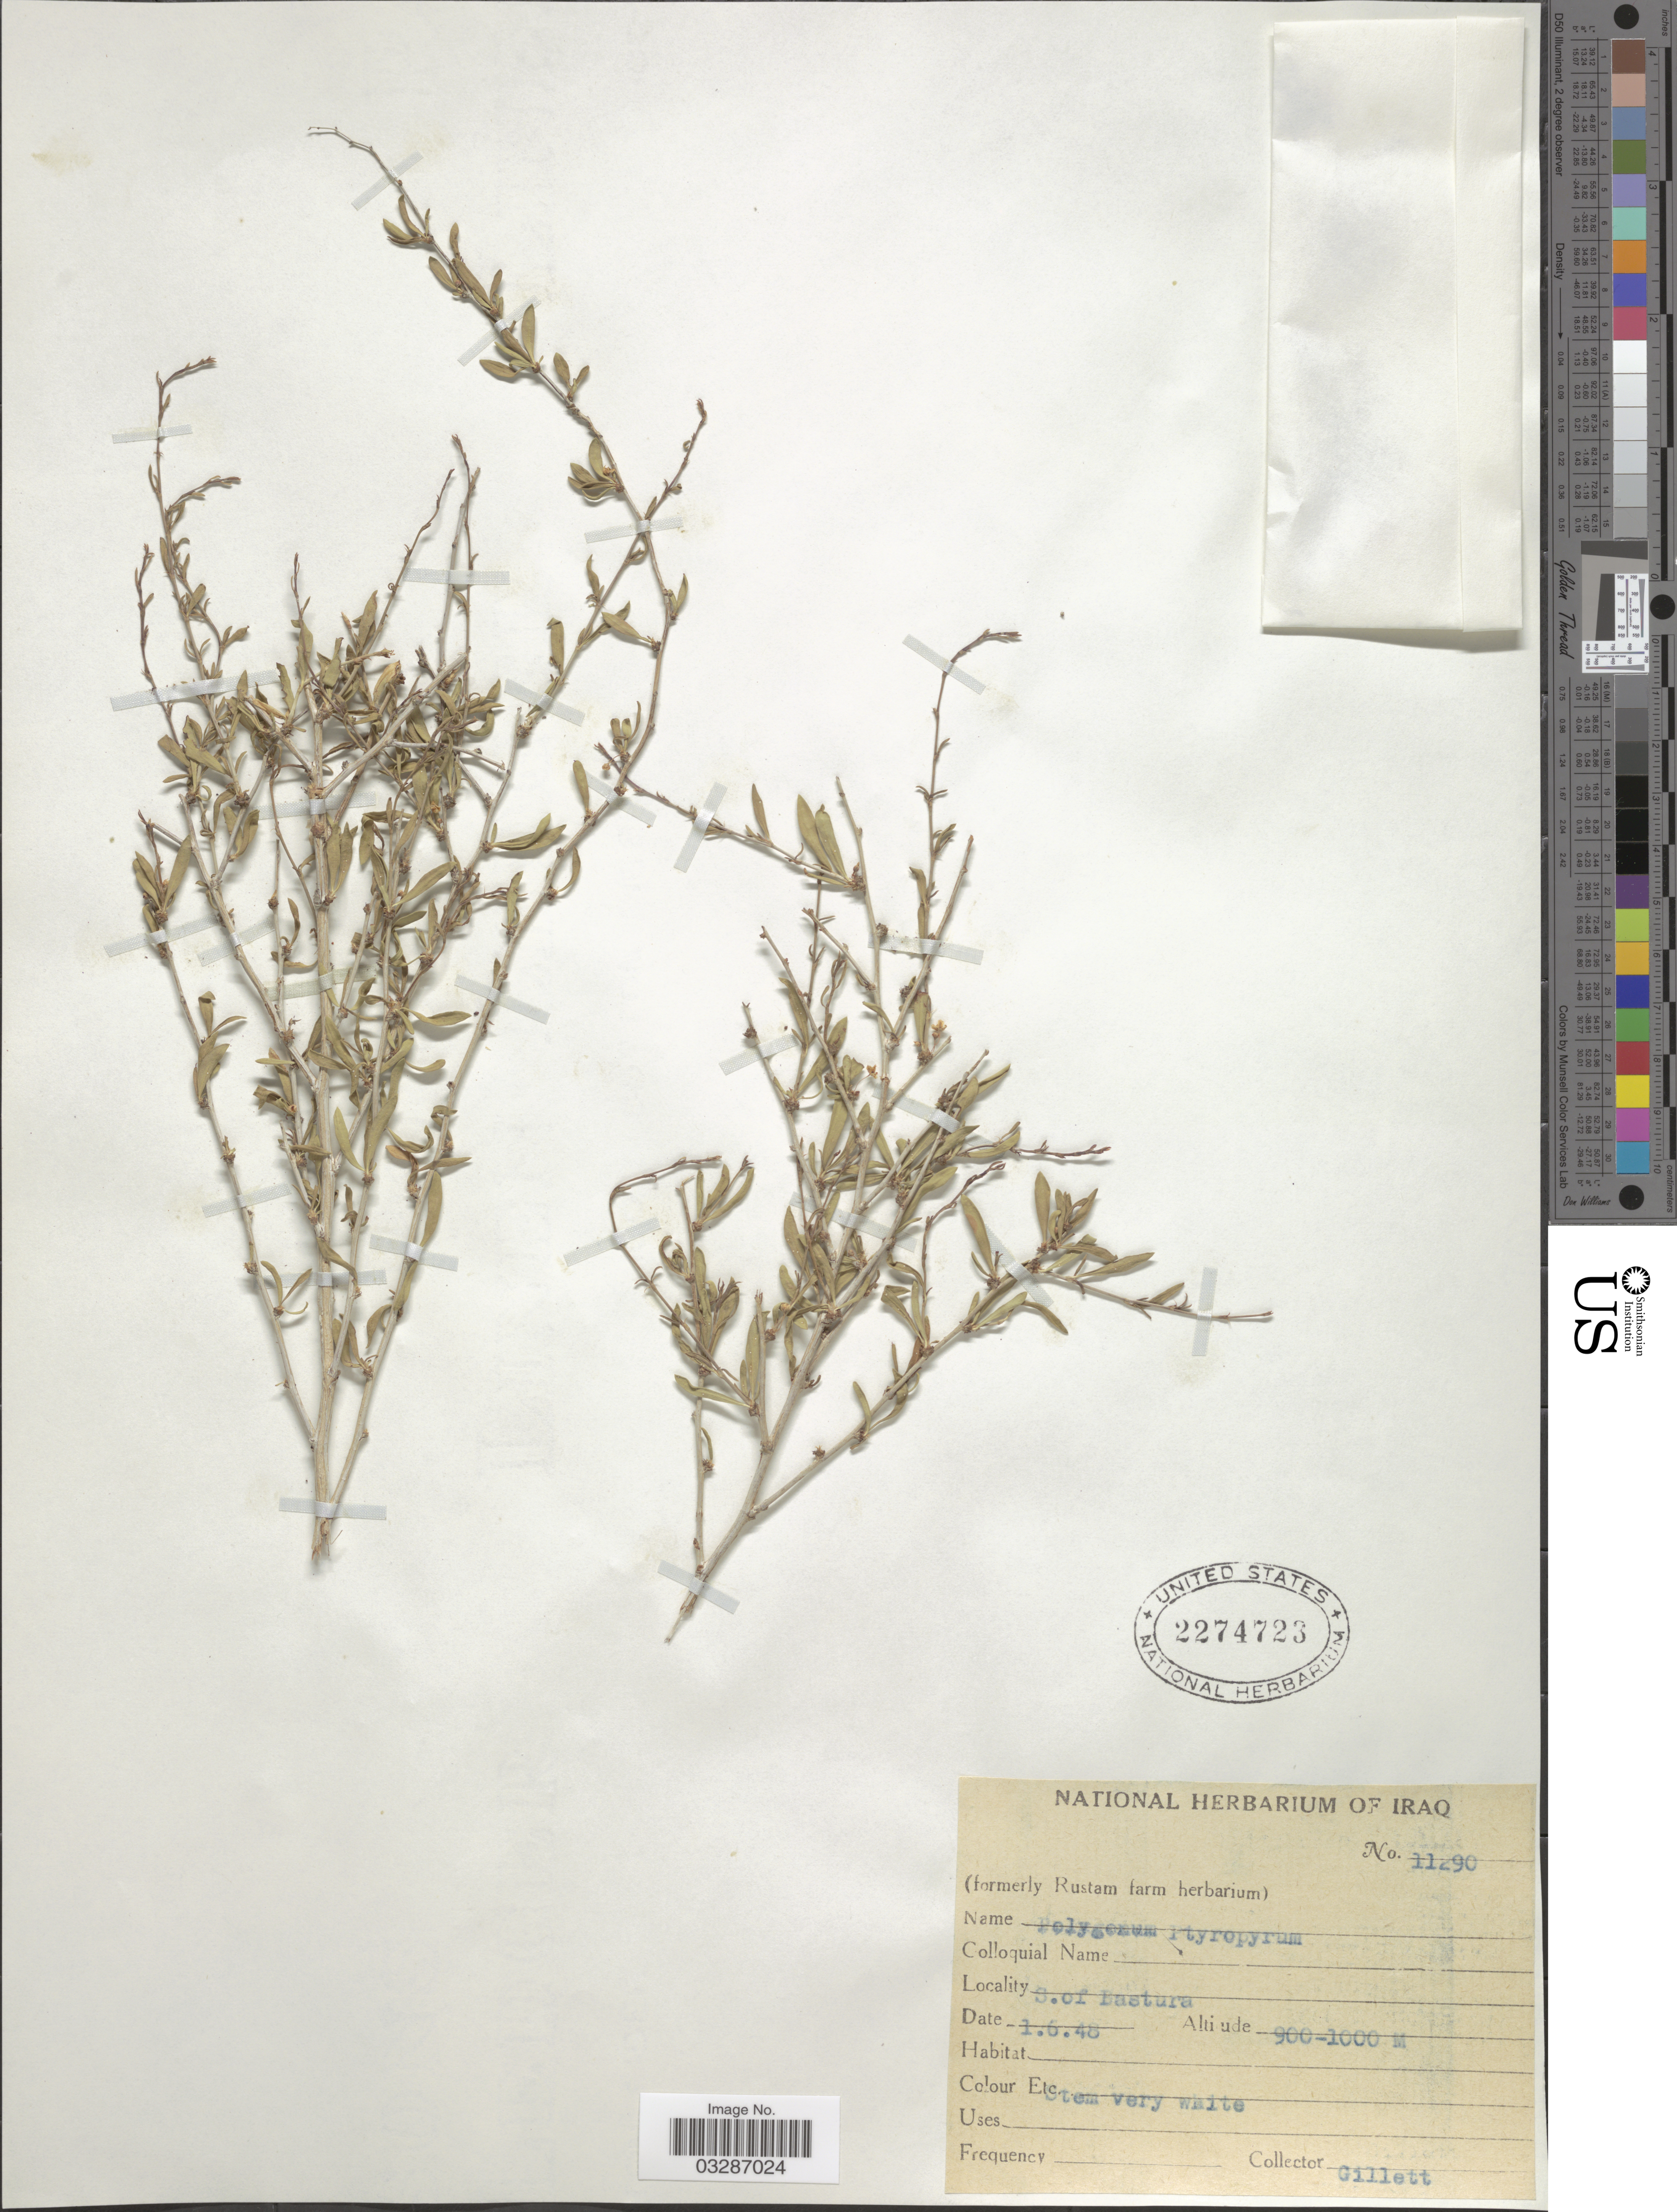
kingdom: Plantae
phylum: Tracheophyta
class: Magnoliopsida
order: Caryophyllales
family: Polygonaceae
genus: Pteropyrum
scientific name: Pteropyrum sp.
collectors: Gillett, --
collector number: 11290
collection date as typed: Transcribed d/m/y: 1/6/48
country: Iraq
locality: S. of Bastura.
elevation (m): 900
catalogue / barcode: US 2274723